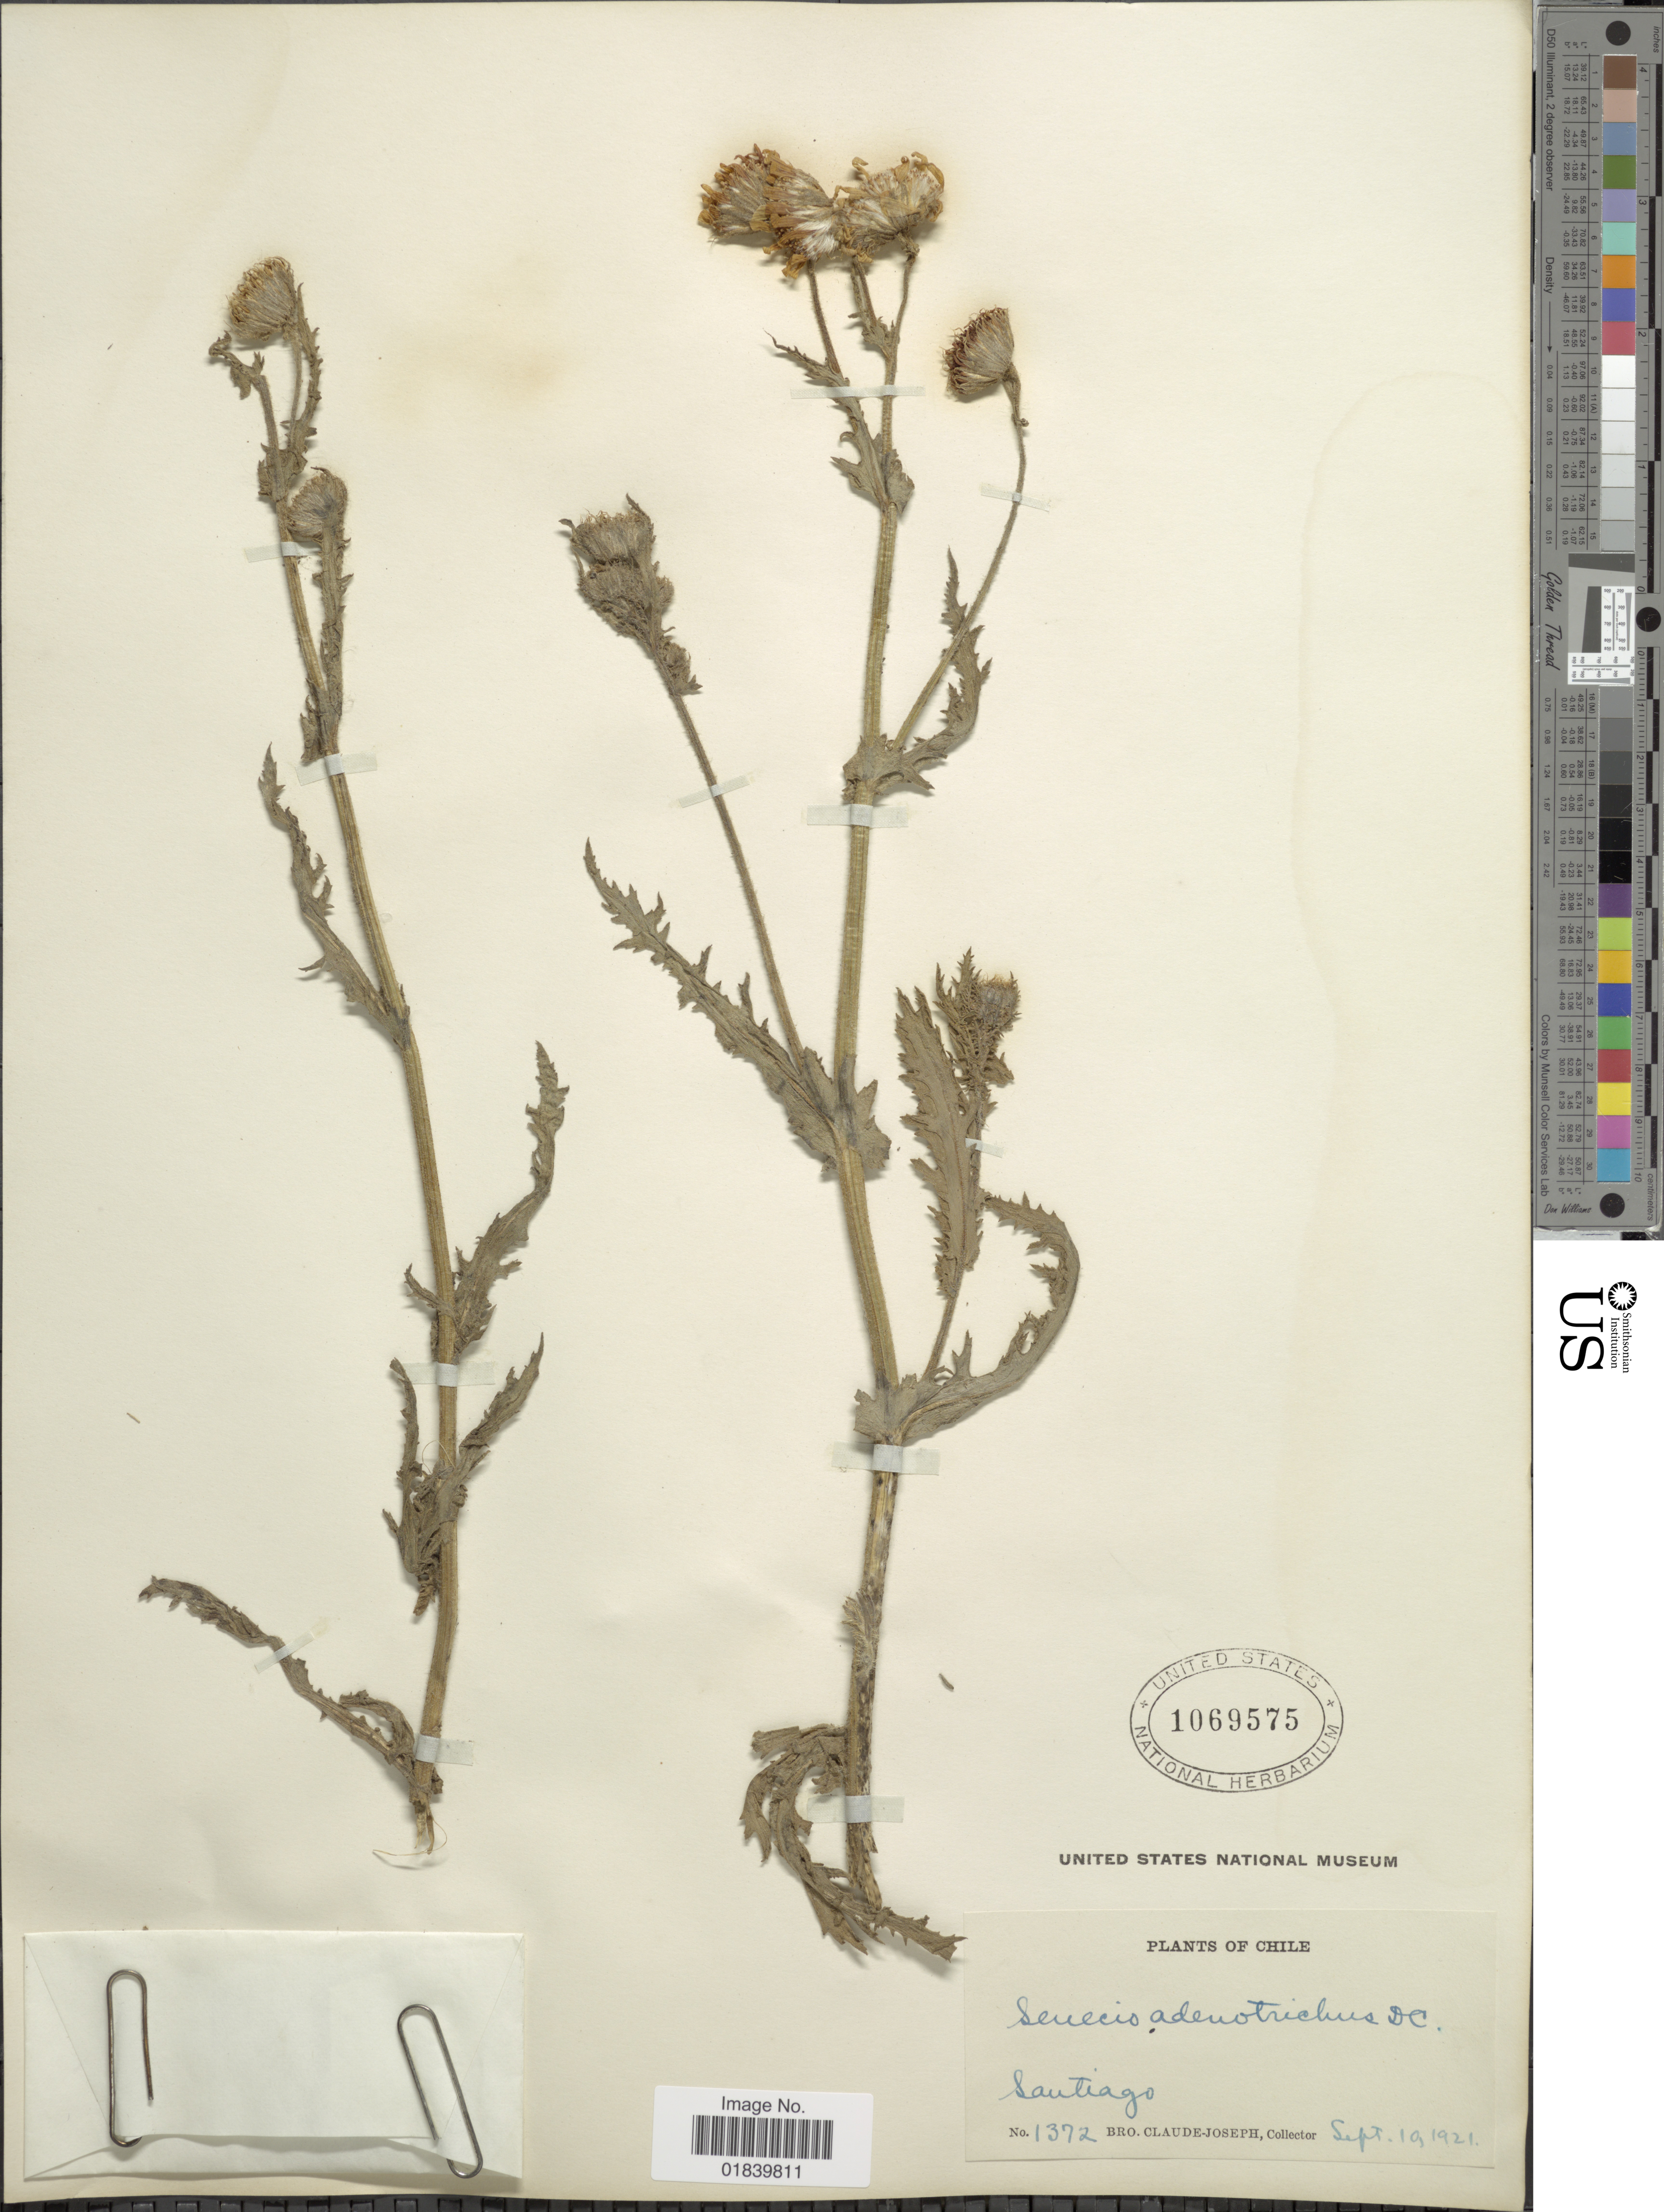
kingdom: Plantae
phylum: Tracheophyta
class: Magnoliopsida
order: Asterales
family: Asteraceae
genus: Senecio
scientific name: Senecio adenotrichius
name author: DC.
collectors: Bro. Claude-Joseph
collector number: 1372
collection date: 1921-09-10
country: Chile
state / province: Región Metropolitana (RM)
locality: Santiago, Chile.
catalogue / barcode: US 1069575